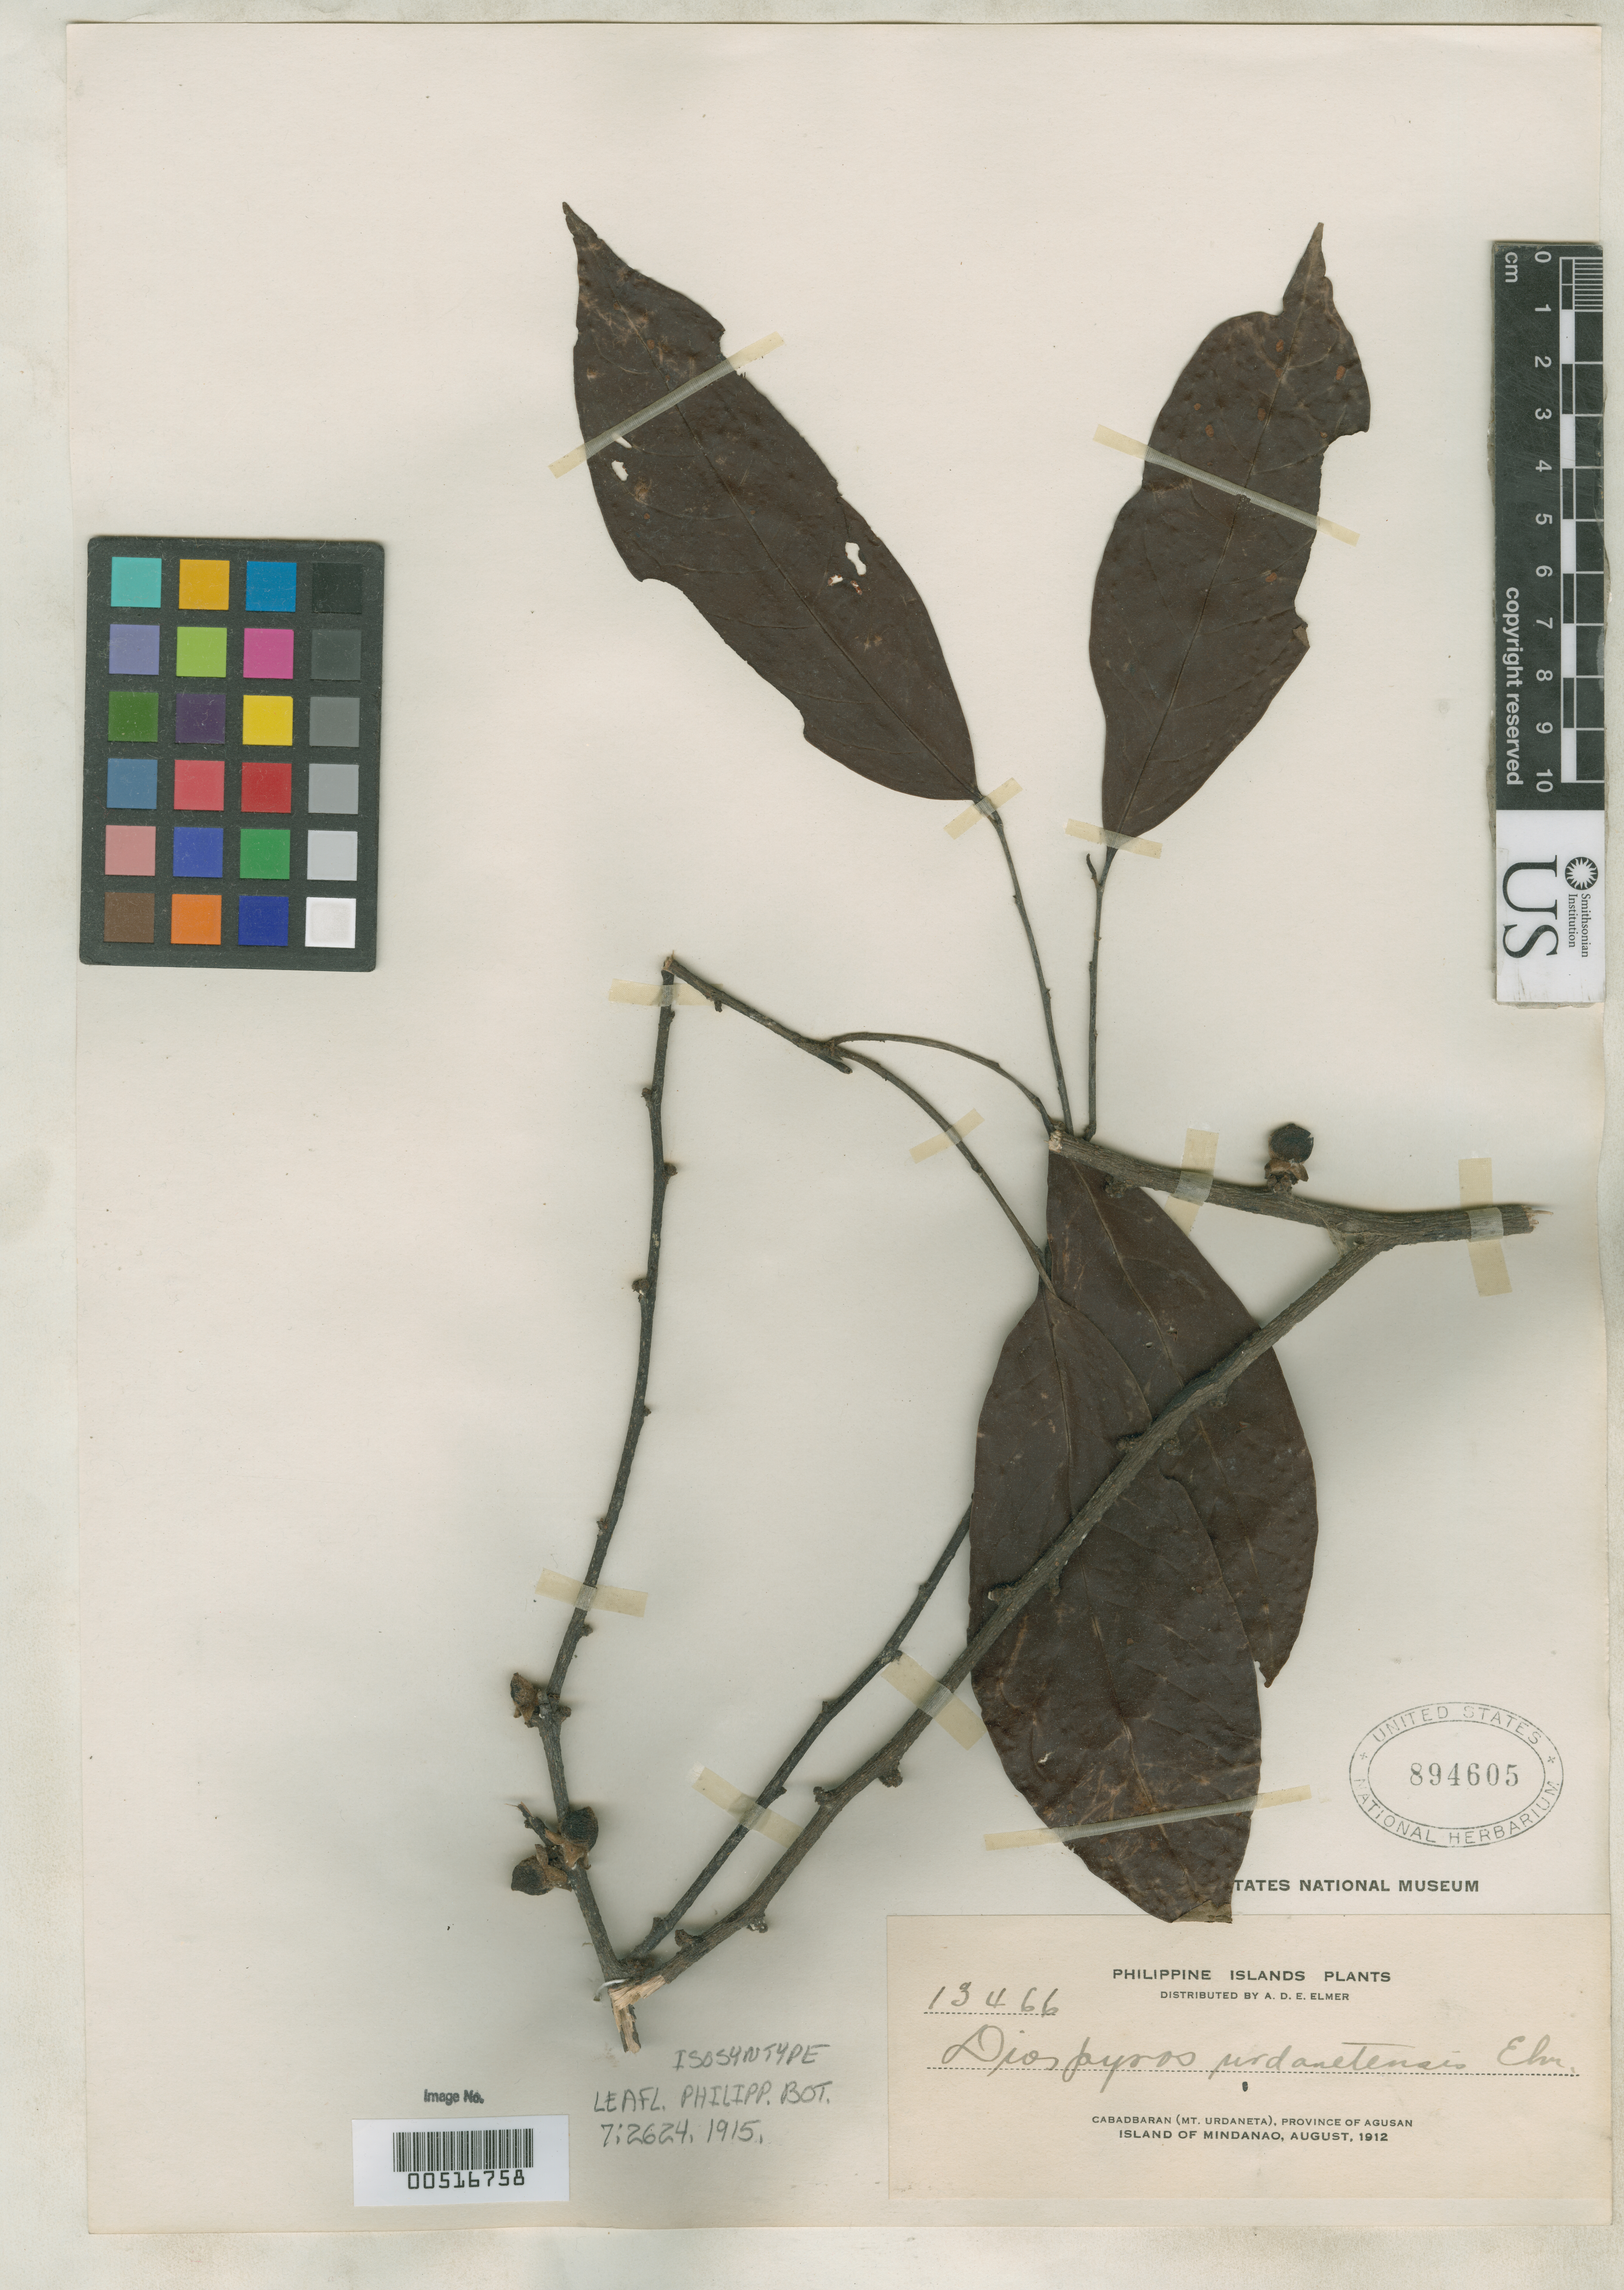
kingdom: Plantae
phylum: Tracheophyta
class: Magnoliopsida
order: Ericales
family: Ebenaceae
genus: Diospyros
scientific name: Diospyros urdanetensis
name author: Elmer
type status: Isosyntype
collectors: A. D. E. Elmer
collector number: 13466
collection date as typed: Aug 1912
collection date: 1912-08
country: Philippines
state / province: Caraga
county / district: Agusan del Norte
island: Mindanao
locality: Cabadbaran (Mt. Urdaneta), Province of Agusan, Island of Mindanao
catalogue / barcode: US 894605